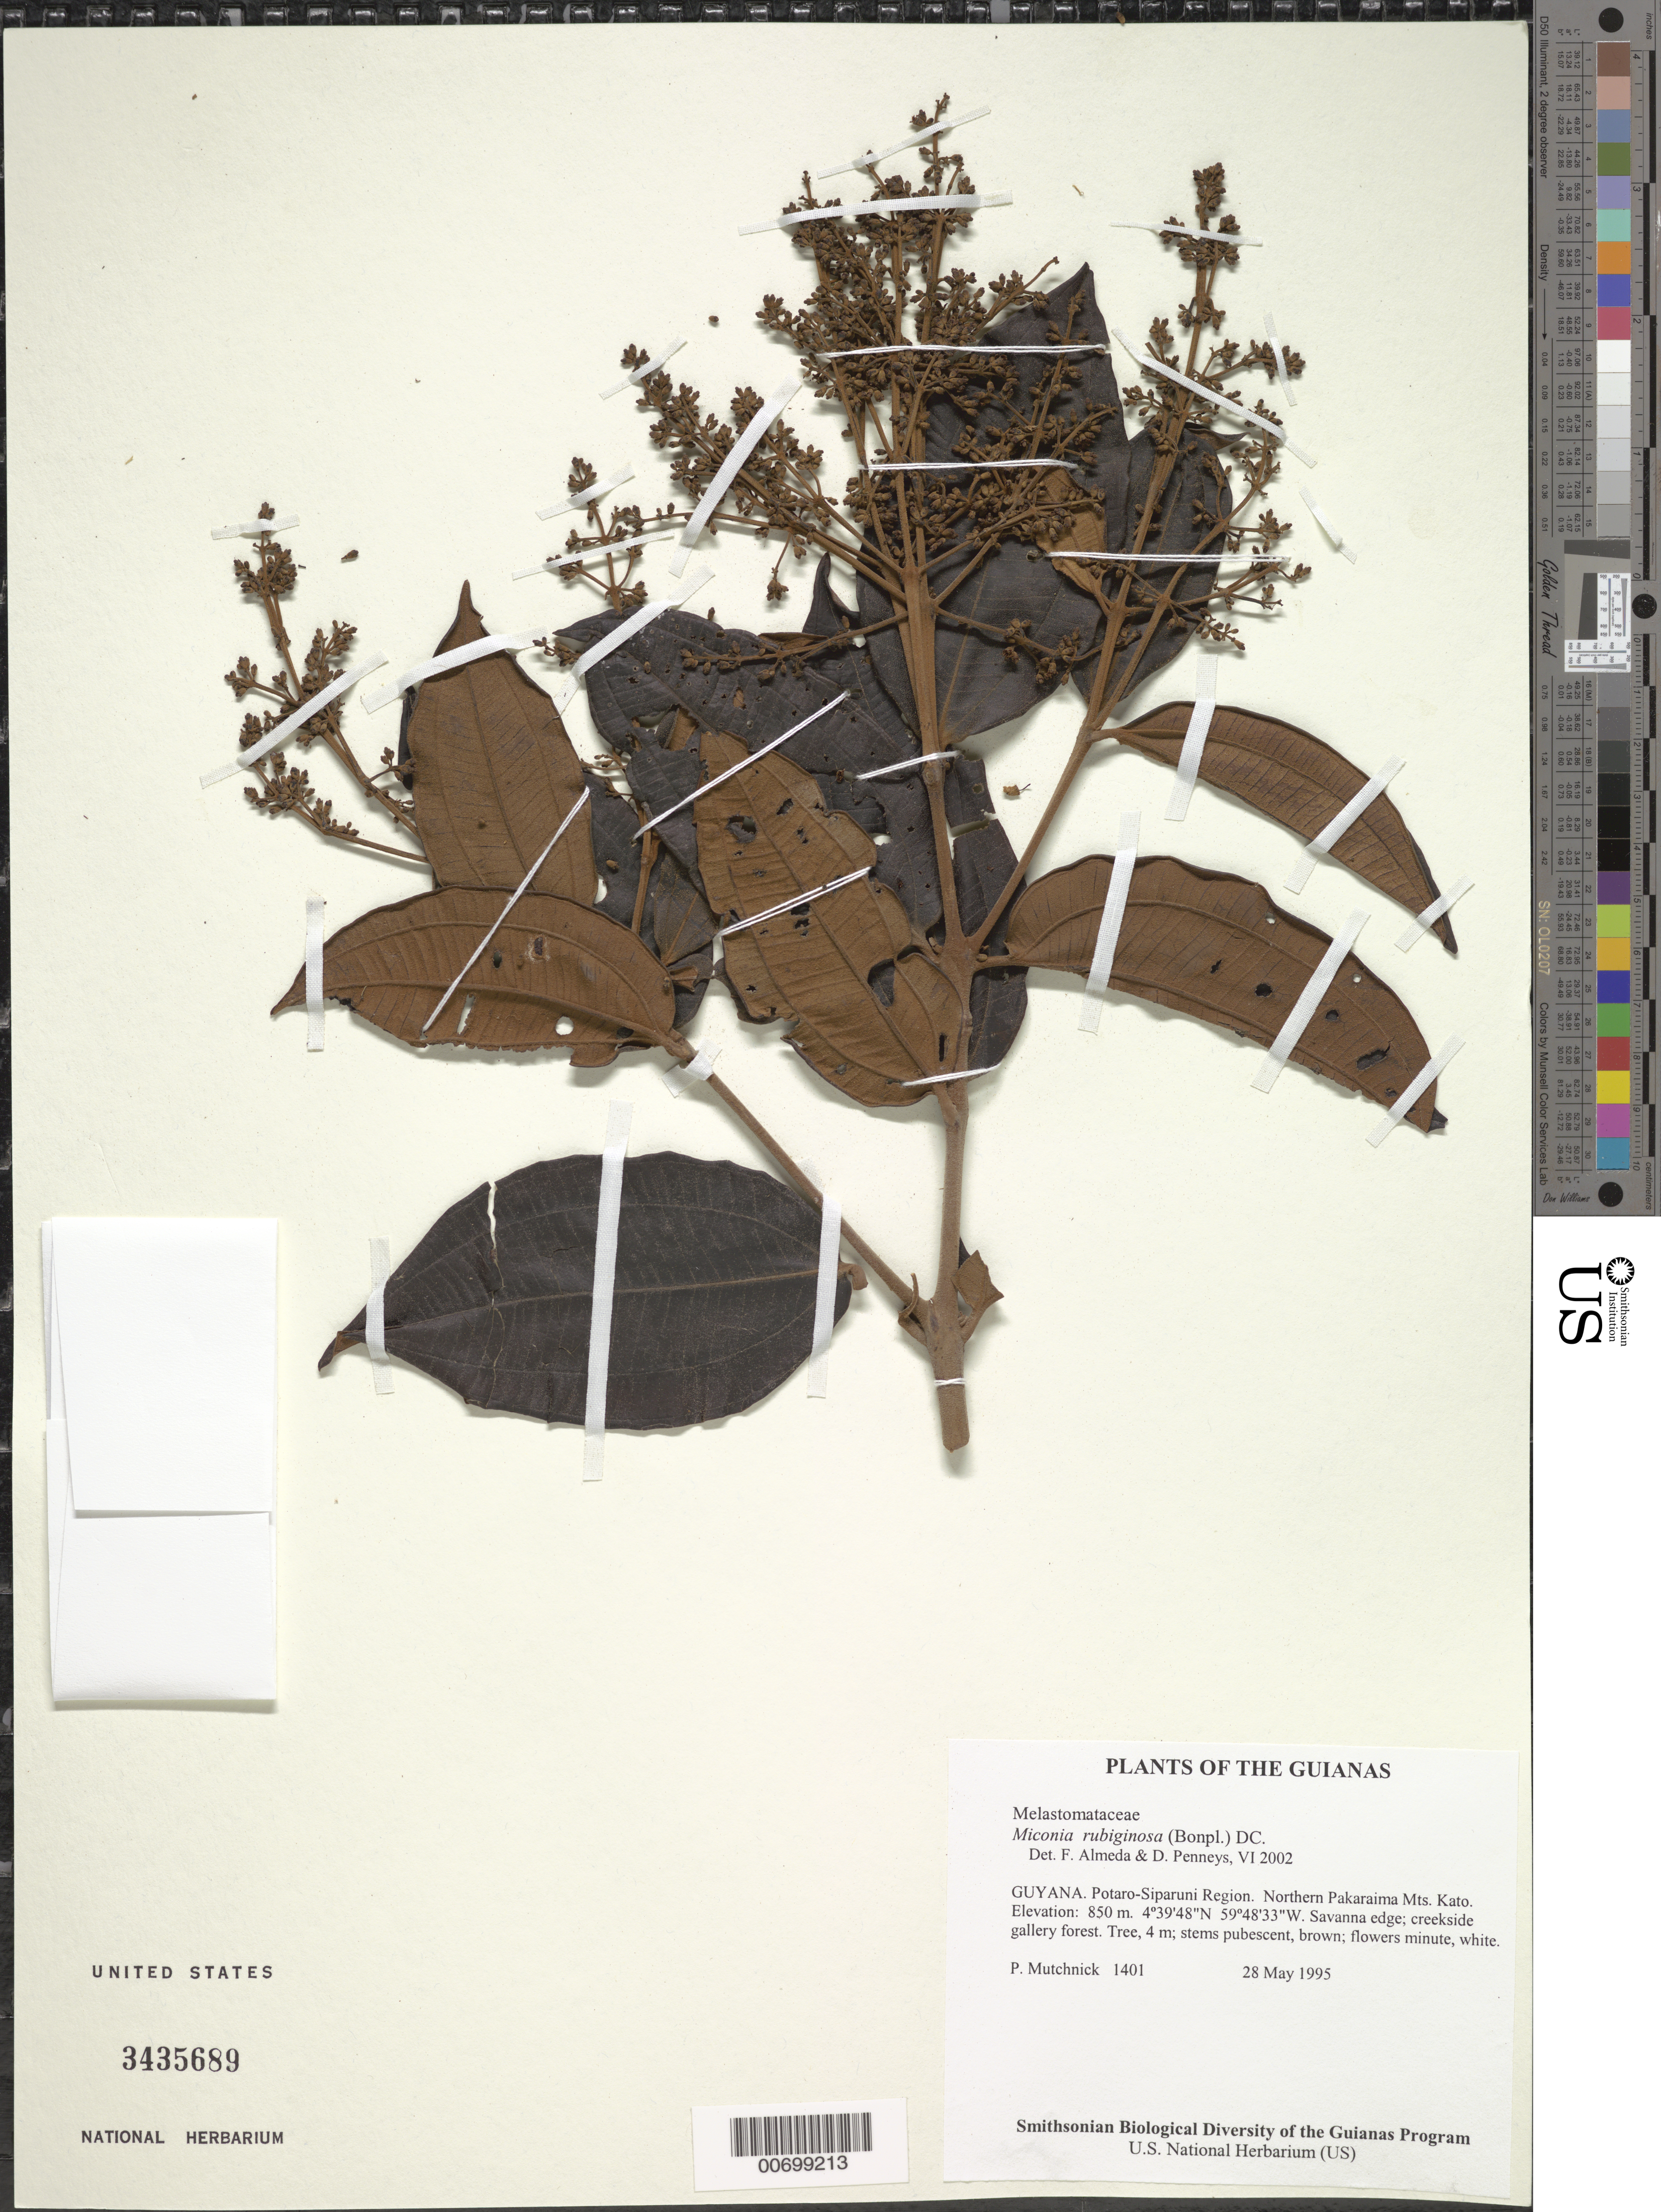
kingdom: Plantae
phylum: Tracheophyta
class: Magnoliopsida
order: Myrtales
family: Melastomataceae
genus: Miconia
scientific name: Miconia rubiginosa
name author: (Bonpl.) DC.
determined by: Almeda, F.; Penneys, D. S.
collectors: P. Mutchnick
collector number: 1401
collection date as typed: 28 May 1995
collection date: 1995-05-28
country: Guyana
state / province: Potaro-Siparuni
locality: Northern Pakaraima Mts. Kato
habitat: Savanna edge; creekside gallery forest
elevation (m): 850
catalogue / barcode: US 3435689